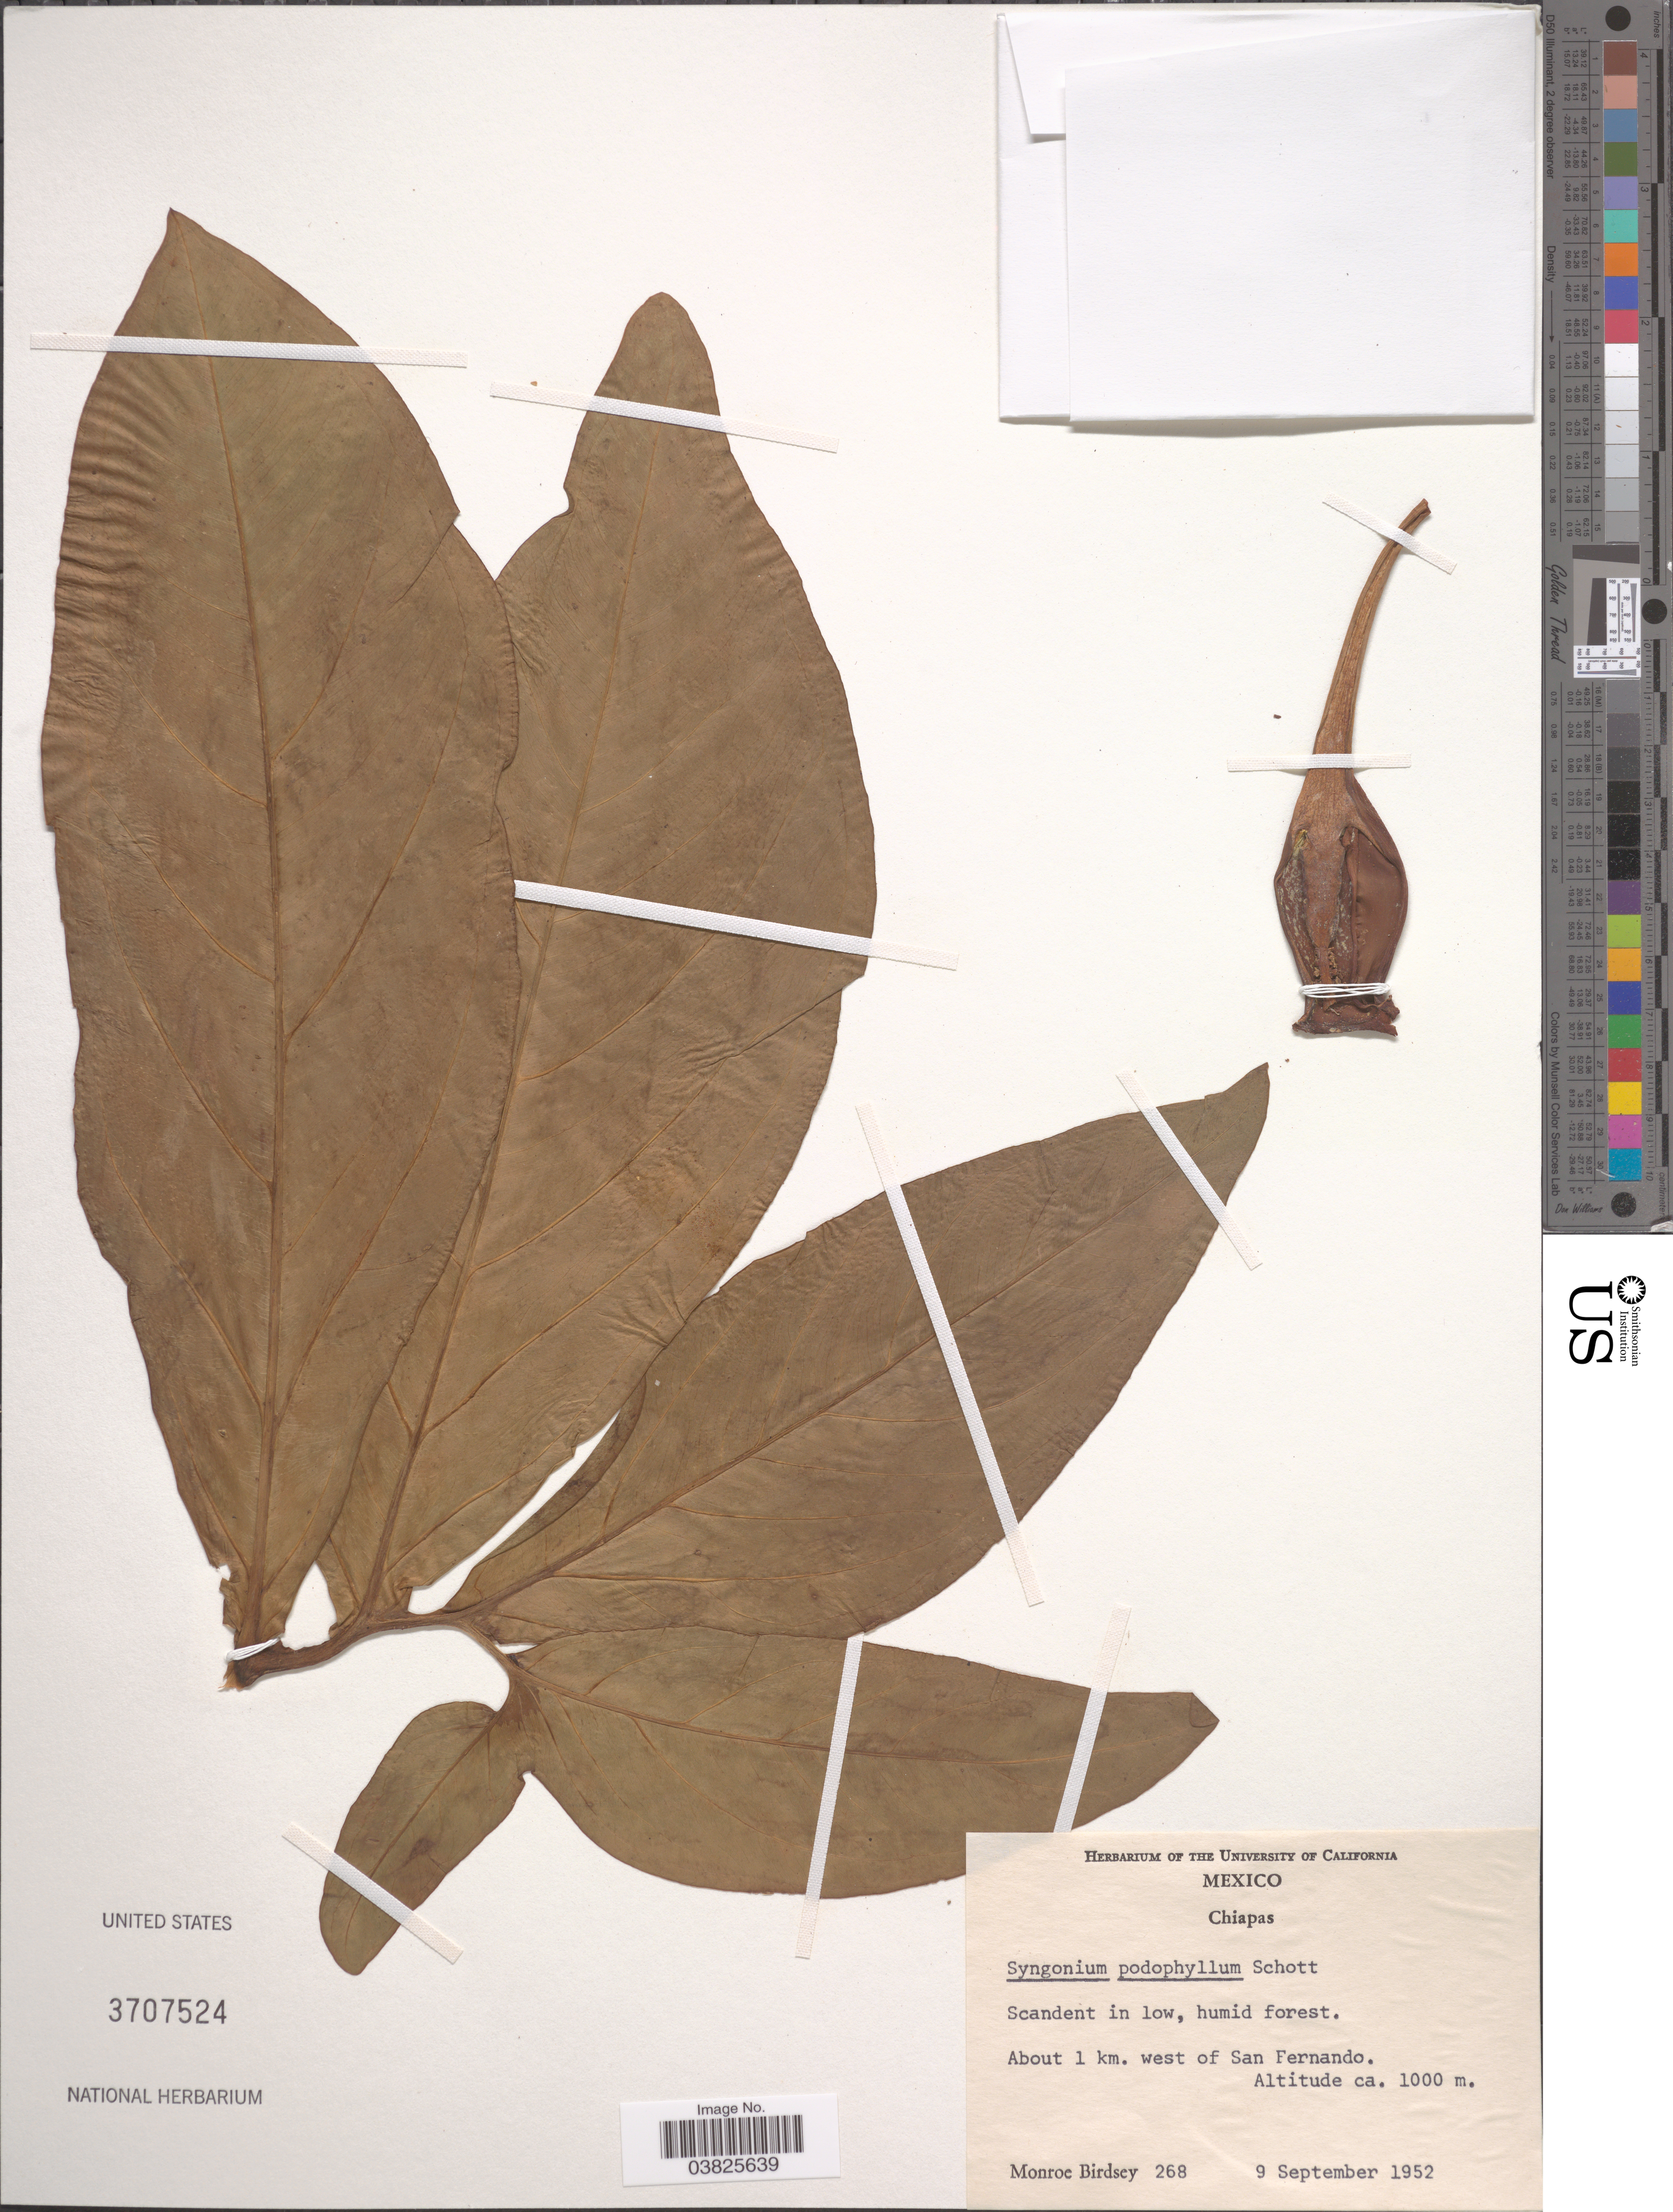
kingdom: Plantae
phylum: Tracheophyta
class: Liliopsida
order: Alismatales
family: Araceae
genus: Syngonium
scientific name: Syngonium podophyllum 'Lemon-Lime'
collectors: M. Birdsey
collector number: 268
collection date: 1952-09-09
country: Mexico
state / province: Chiapas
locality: About 1 km. west of San Fernando.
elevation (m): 1000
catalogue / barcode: US 3707524